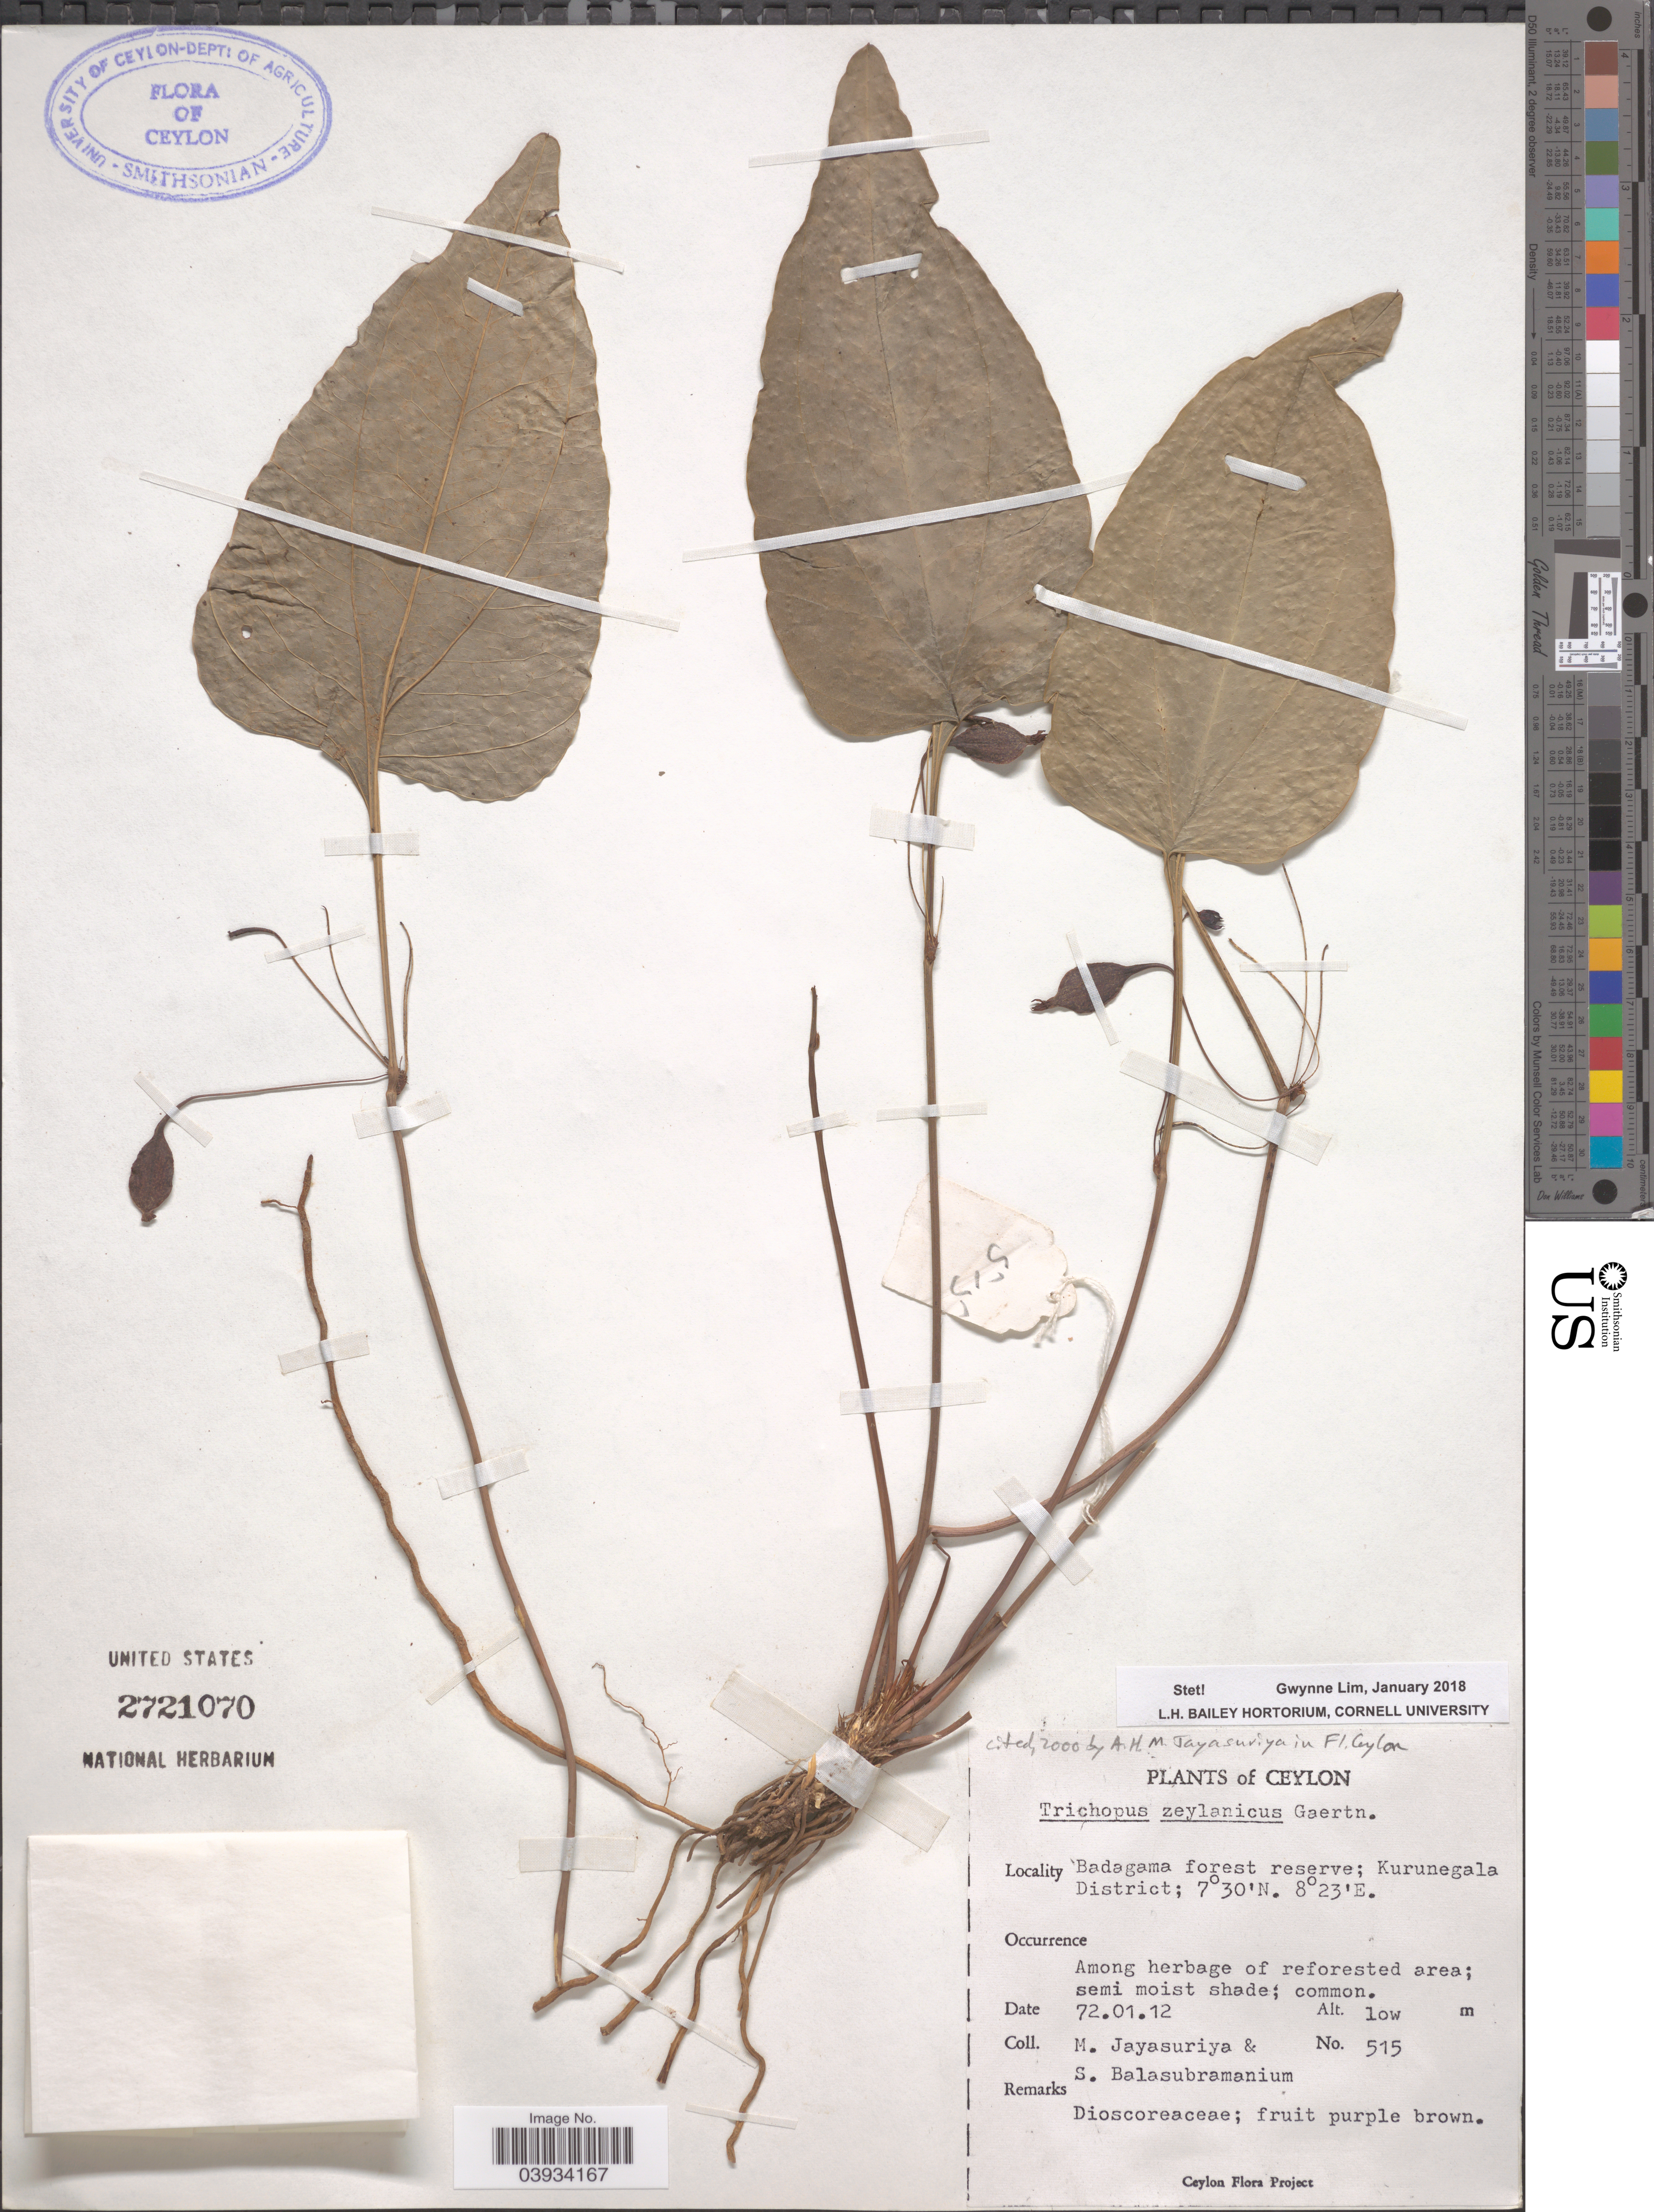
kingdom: Plantae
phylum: Tracheophyta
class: Liliopsida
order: Dioscoreales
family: Dioscoreaceae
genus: Trichopus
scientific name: Trichopus zeylanicus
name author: Gaertn.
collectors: M. Jayasuriya & S. Balasubramanium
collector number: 515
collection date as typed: Transcribed d/m/y: 12/1/72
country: Sri Lanka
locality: Ceylon. Badagama forest reserve; Kurunegala District.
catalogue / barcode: US 2721070